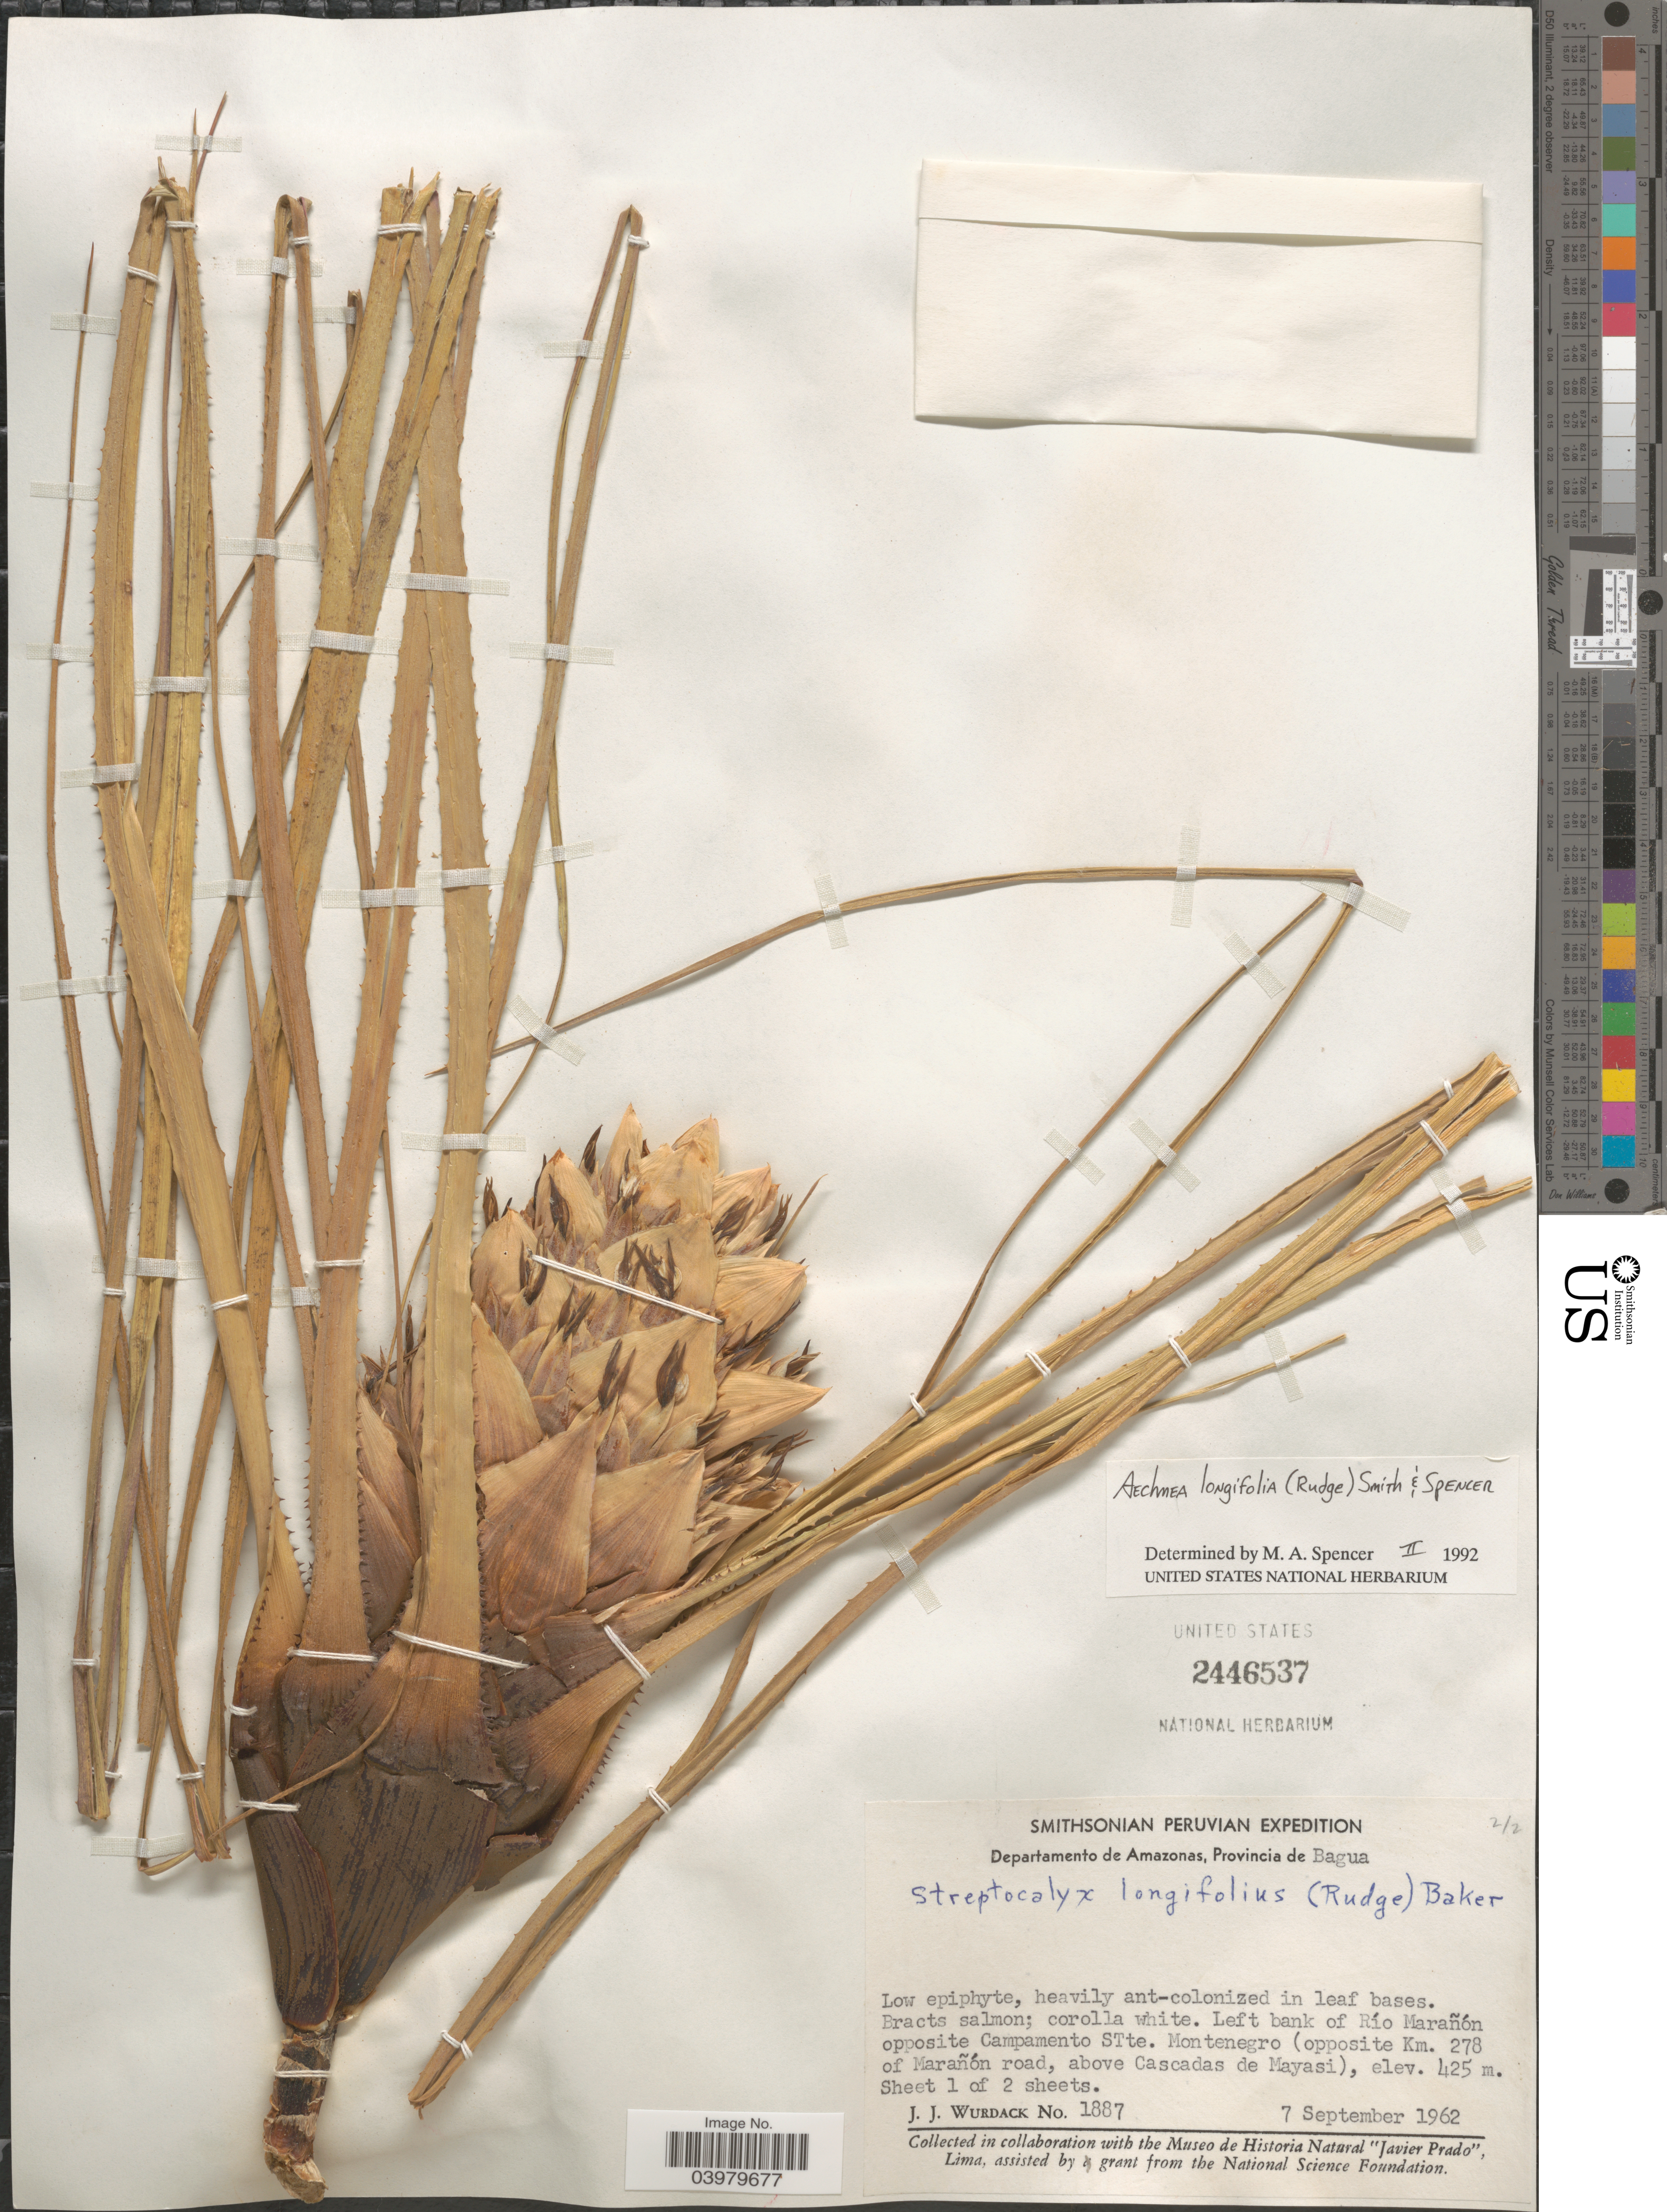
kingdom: Plantae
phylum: Tracheophyta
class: Liliopsida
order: Poales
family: Bromeliaceae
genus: Aechmea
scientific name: Aechmea longifolia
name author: (Rudge) L.B. Sm. & M.A. Spencer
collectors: J. J. Wurdack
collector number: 1887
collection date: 1962-09-07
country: Peru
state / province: Amazonas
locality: Departamento de Amazonas, Provincia de Bagua. Left bank of Río Marañón opposite Campamento STte. Montenegro (opposite Km. 278 of Marañón road, above Cascadas de Mayasi).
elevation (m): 425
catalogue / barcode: US 2446537